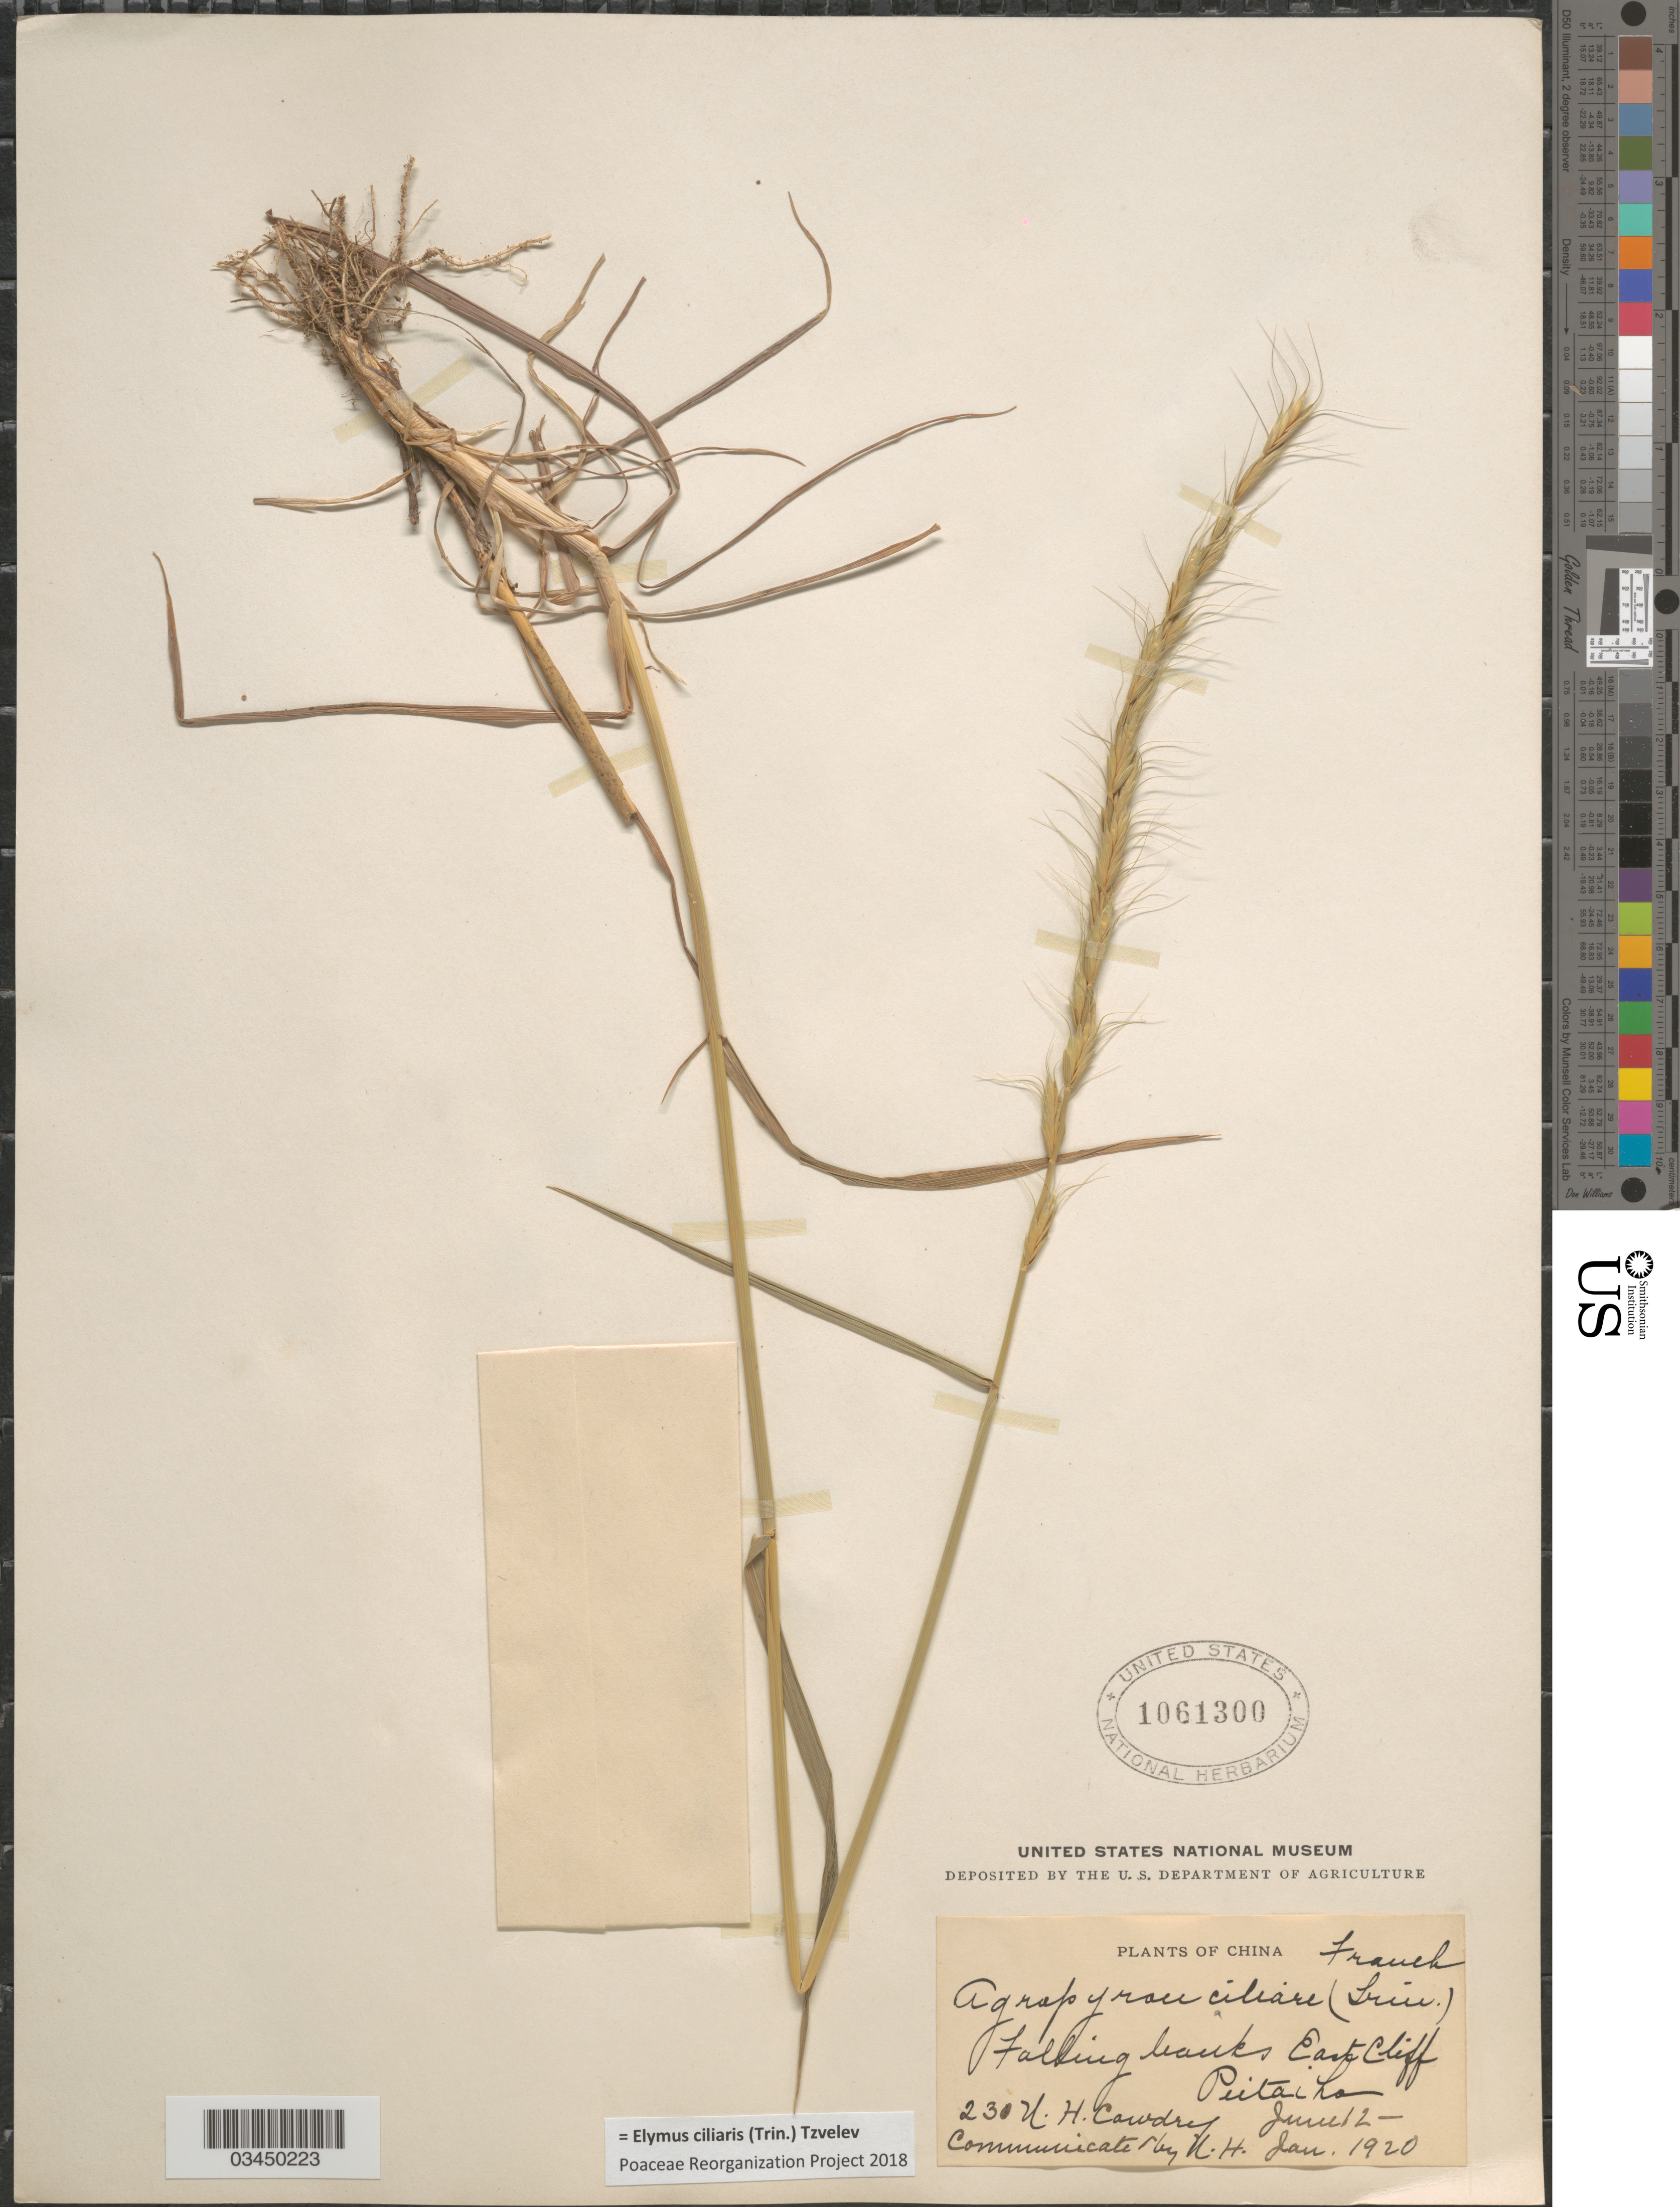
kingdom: Plantae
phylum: Tracheophyta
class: Liliopsida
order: Poales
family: Poaceae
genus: Elymus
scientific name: Elymus ciliaris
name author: (Trin.) Tzvelev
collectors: N. H. Cowdry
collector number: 230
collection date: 1920-06-12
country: China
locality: Falling banks East Cliff Peitaho.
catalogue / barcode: US 1061300